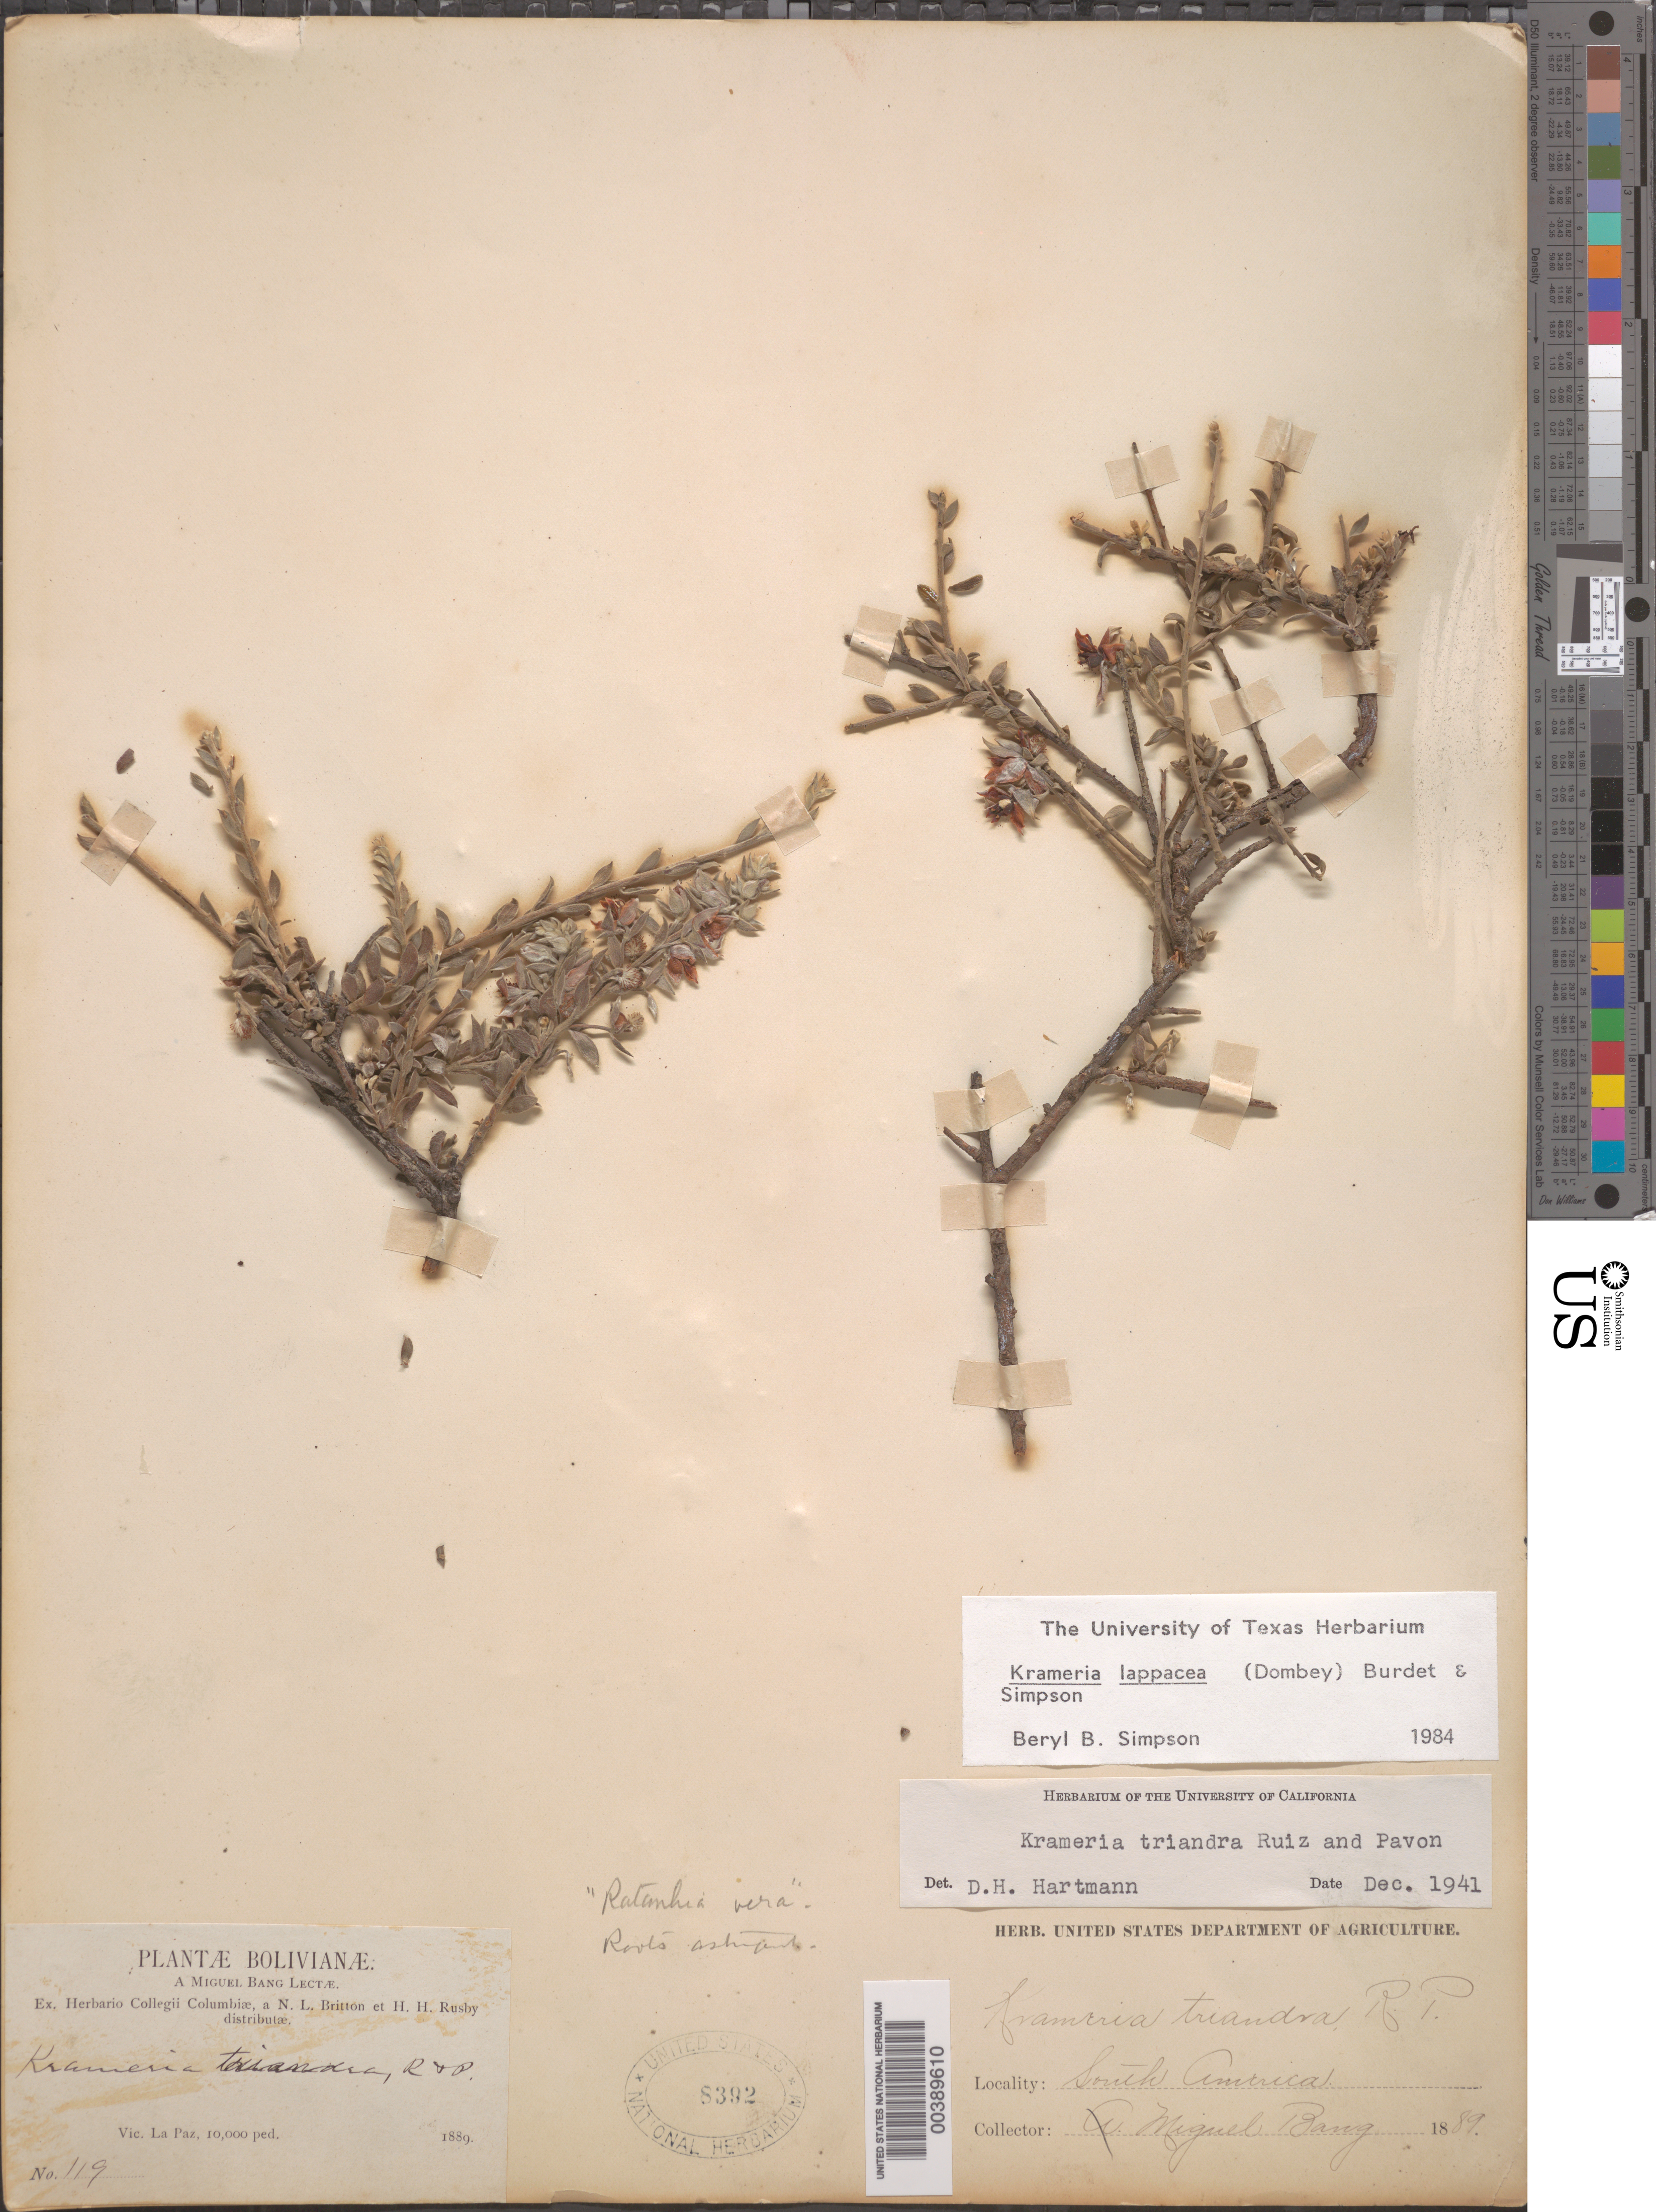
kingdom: Plantae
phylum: Tracheophyta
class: Magnoliopsida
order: Zygophyllales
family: Krameriaceae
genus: Krameria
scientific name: Krameria lappacea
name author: (Dombey) Burdet & B.B. Simpson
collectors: M. Bang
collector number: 119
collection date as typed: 1889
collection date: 1889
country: Bolivia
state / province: La Paz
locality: Vicinity of La Paz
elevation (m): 3048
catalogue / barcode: US 8392